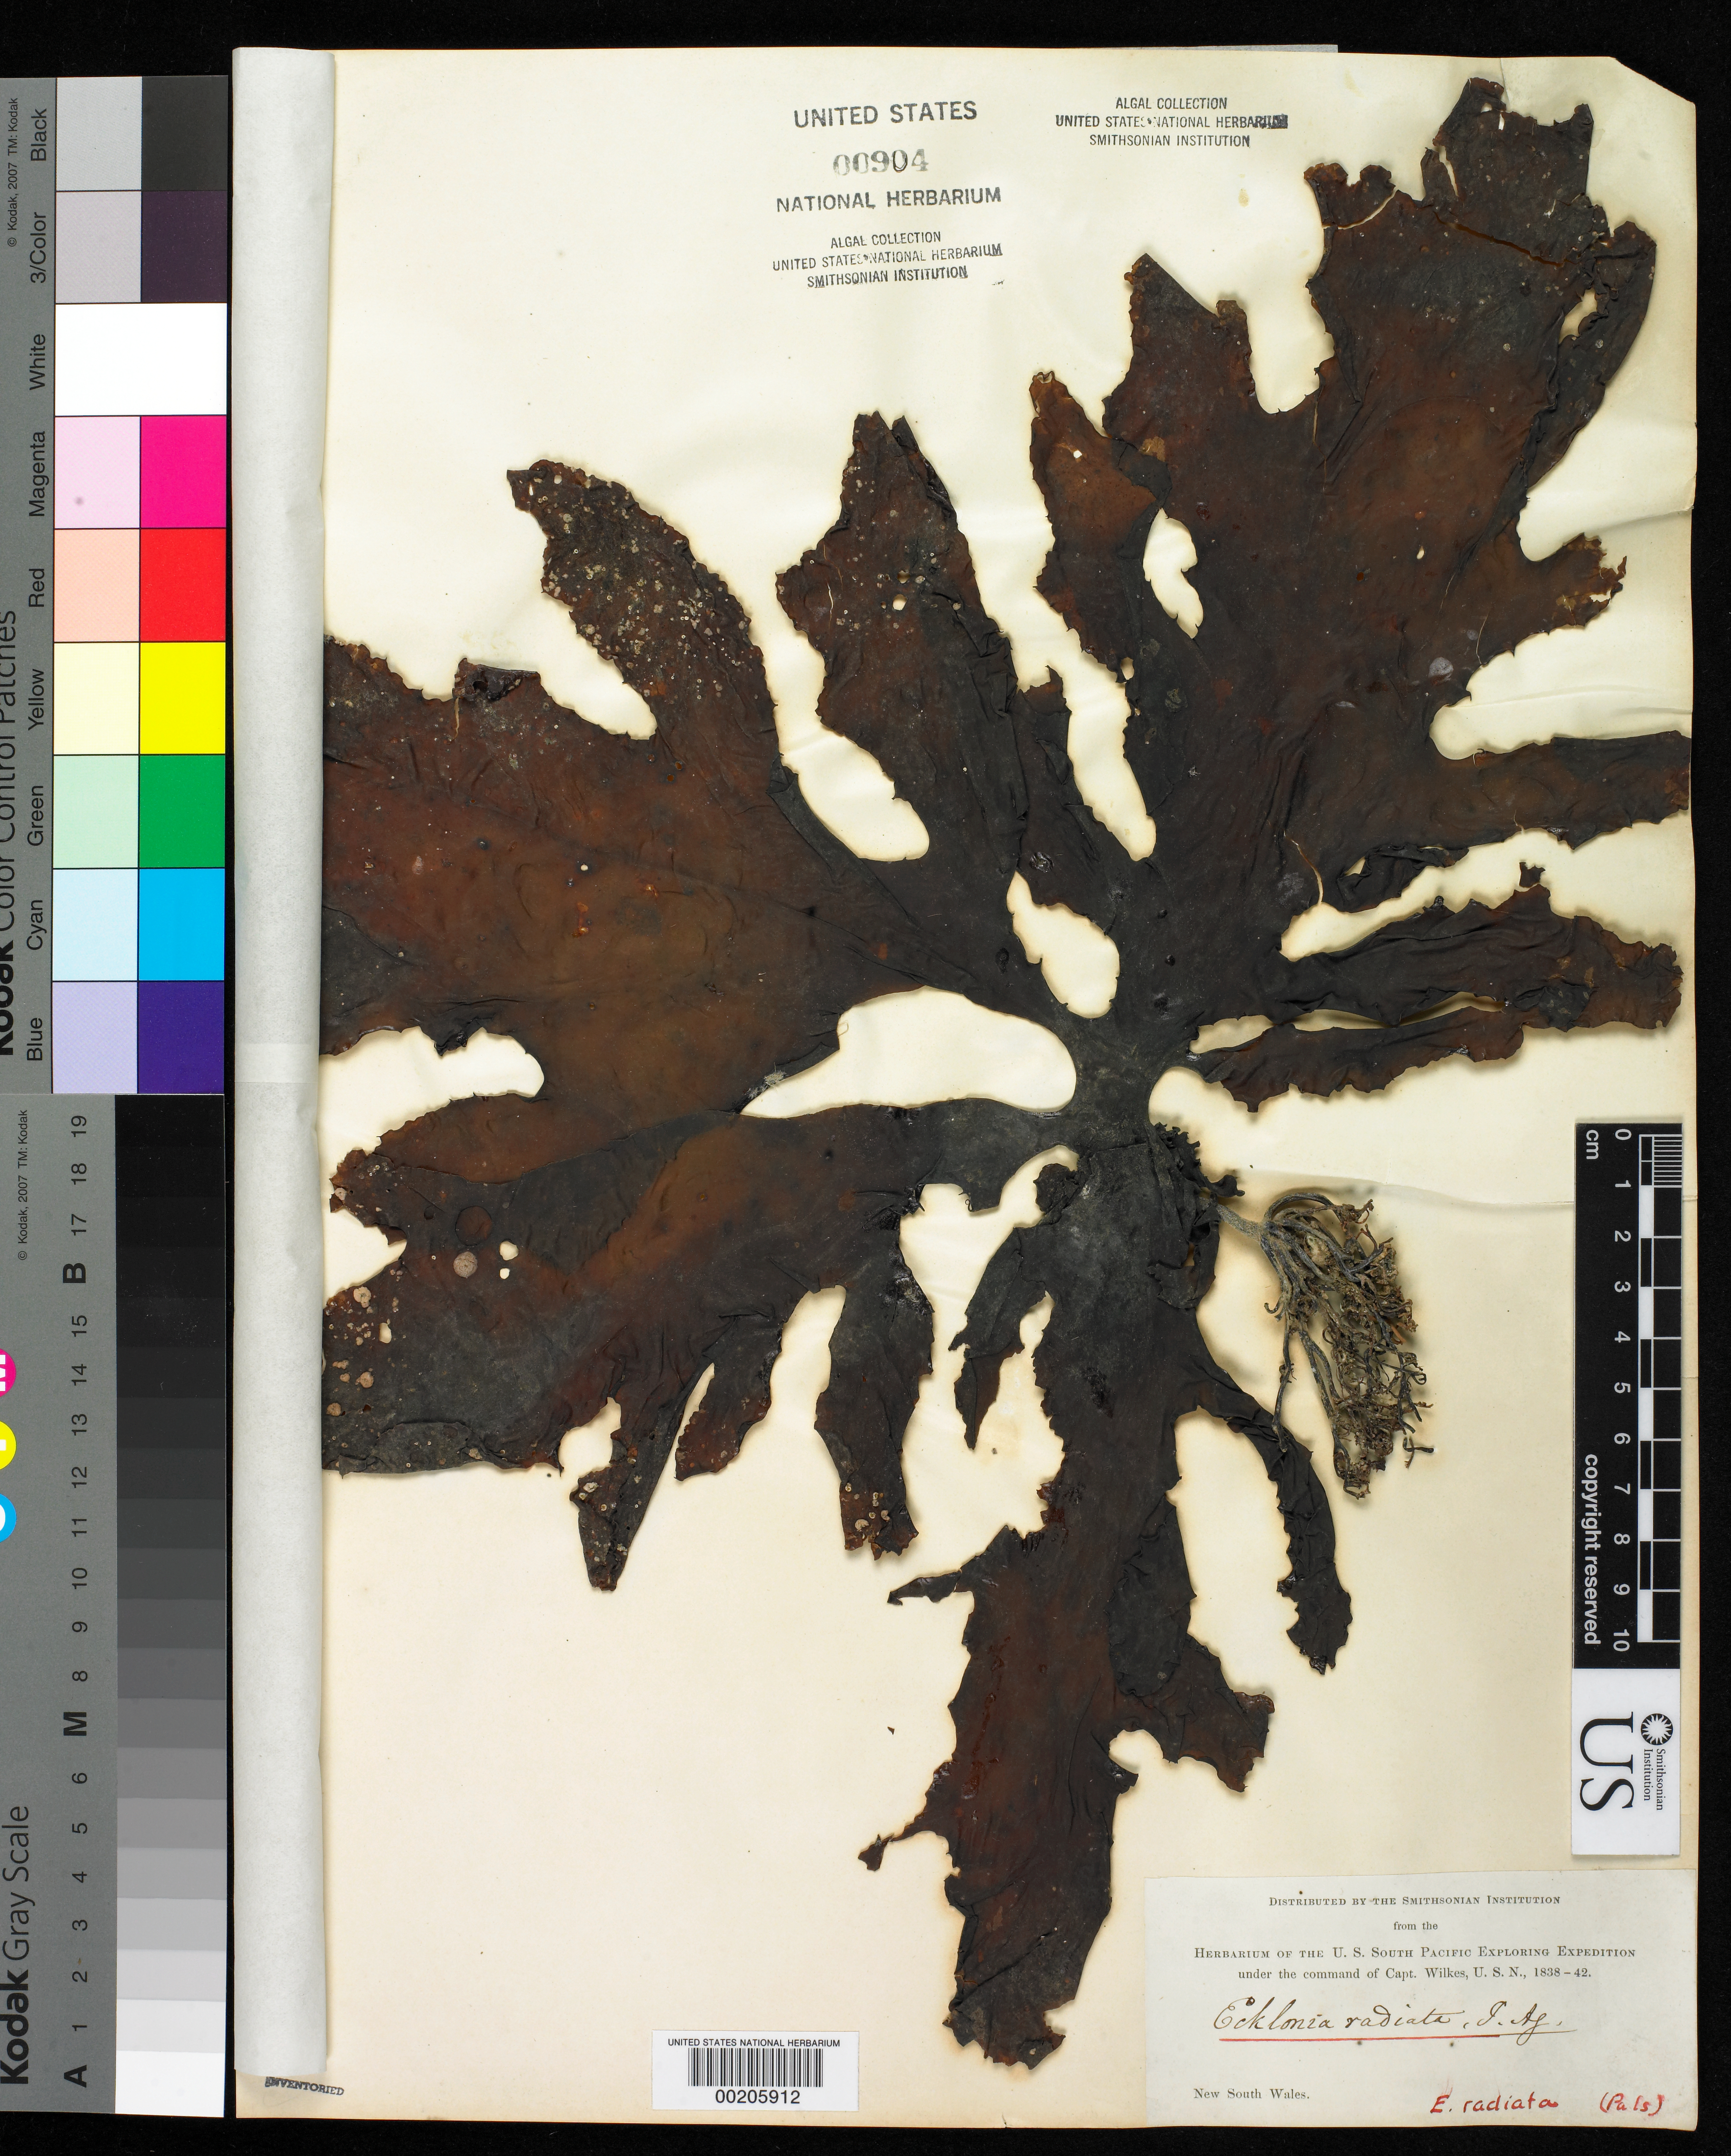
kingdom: Chromista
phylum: Ochrophyta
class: Phaeophyceae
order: Laminariales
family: Lessoniaceae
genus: Ecklonia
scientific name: Ecklonia radiata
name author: (C. Agardh) J. Agardh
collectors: W. D. Brackenridge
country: Australia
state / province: New South Wales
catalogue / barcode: US 904